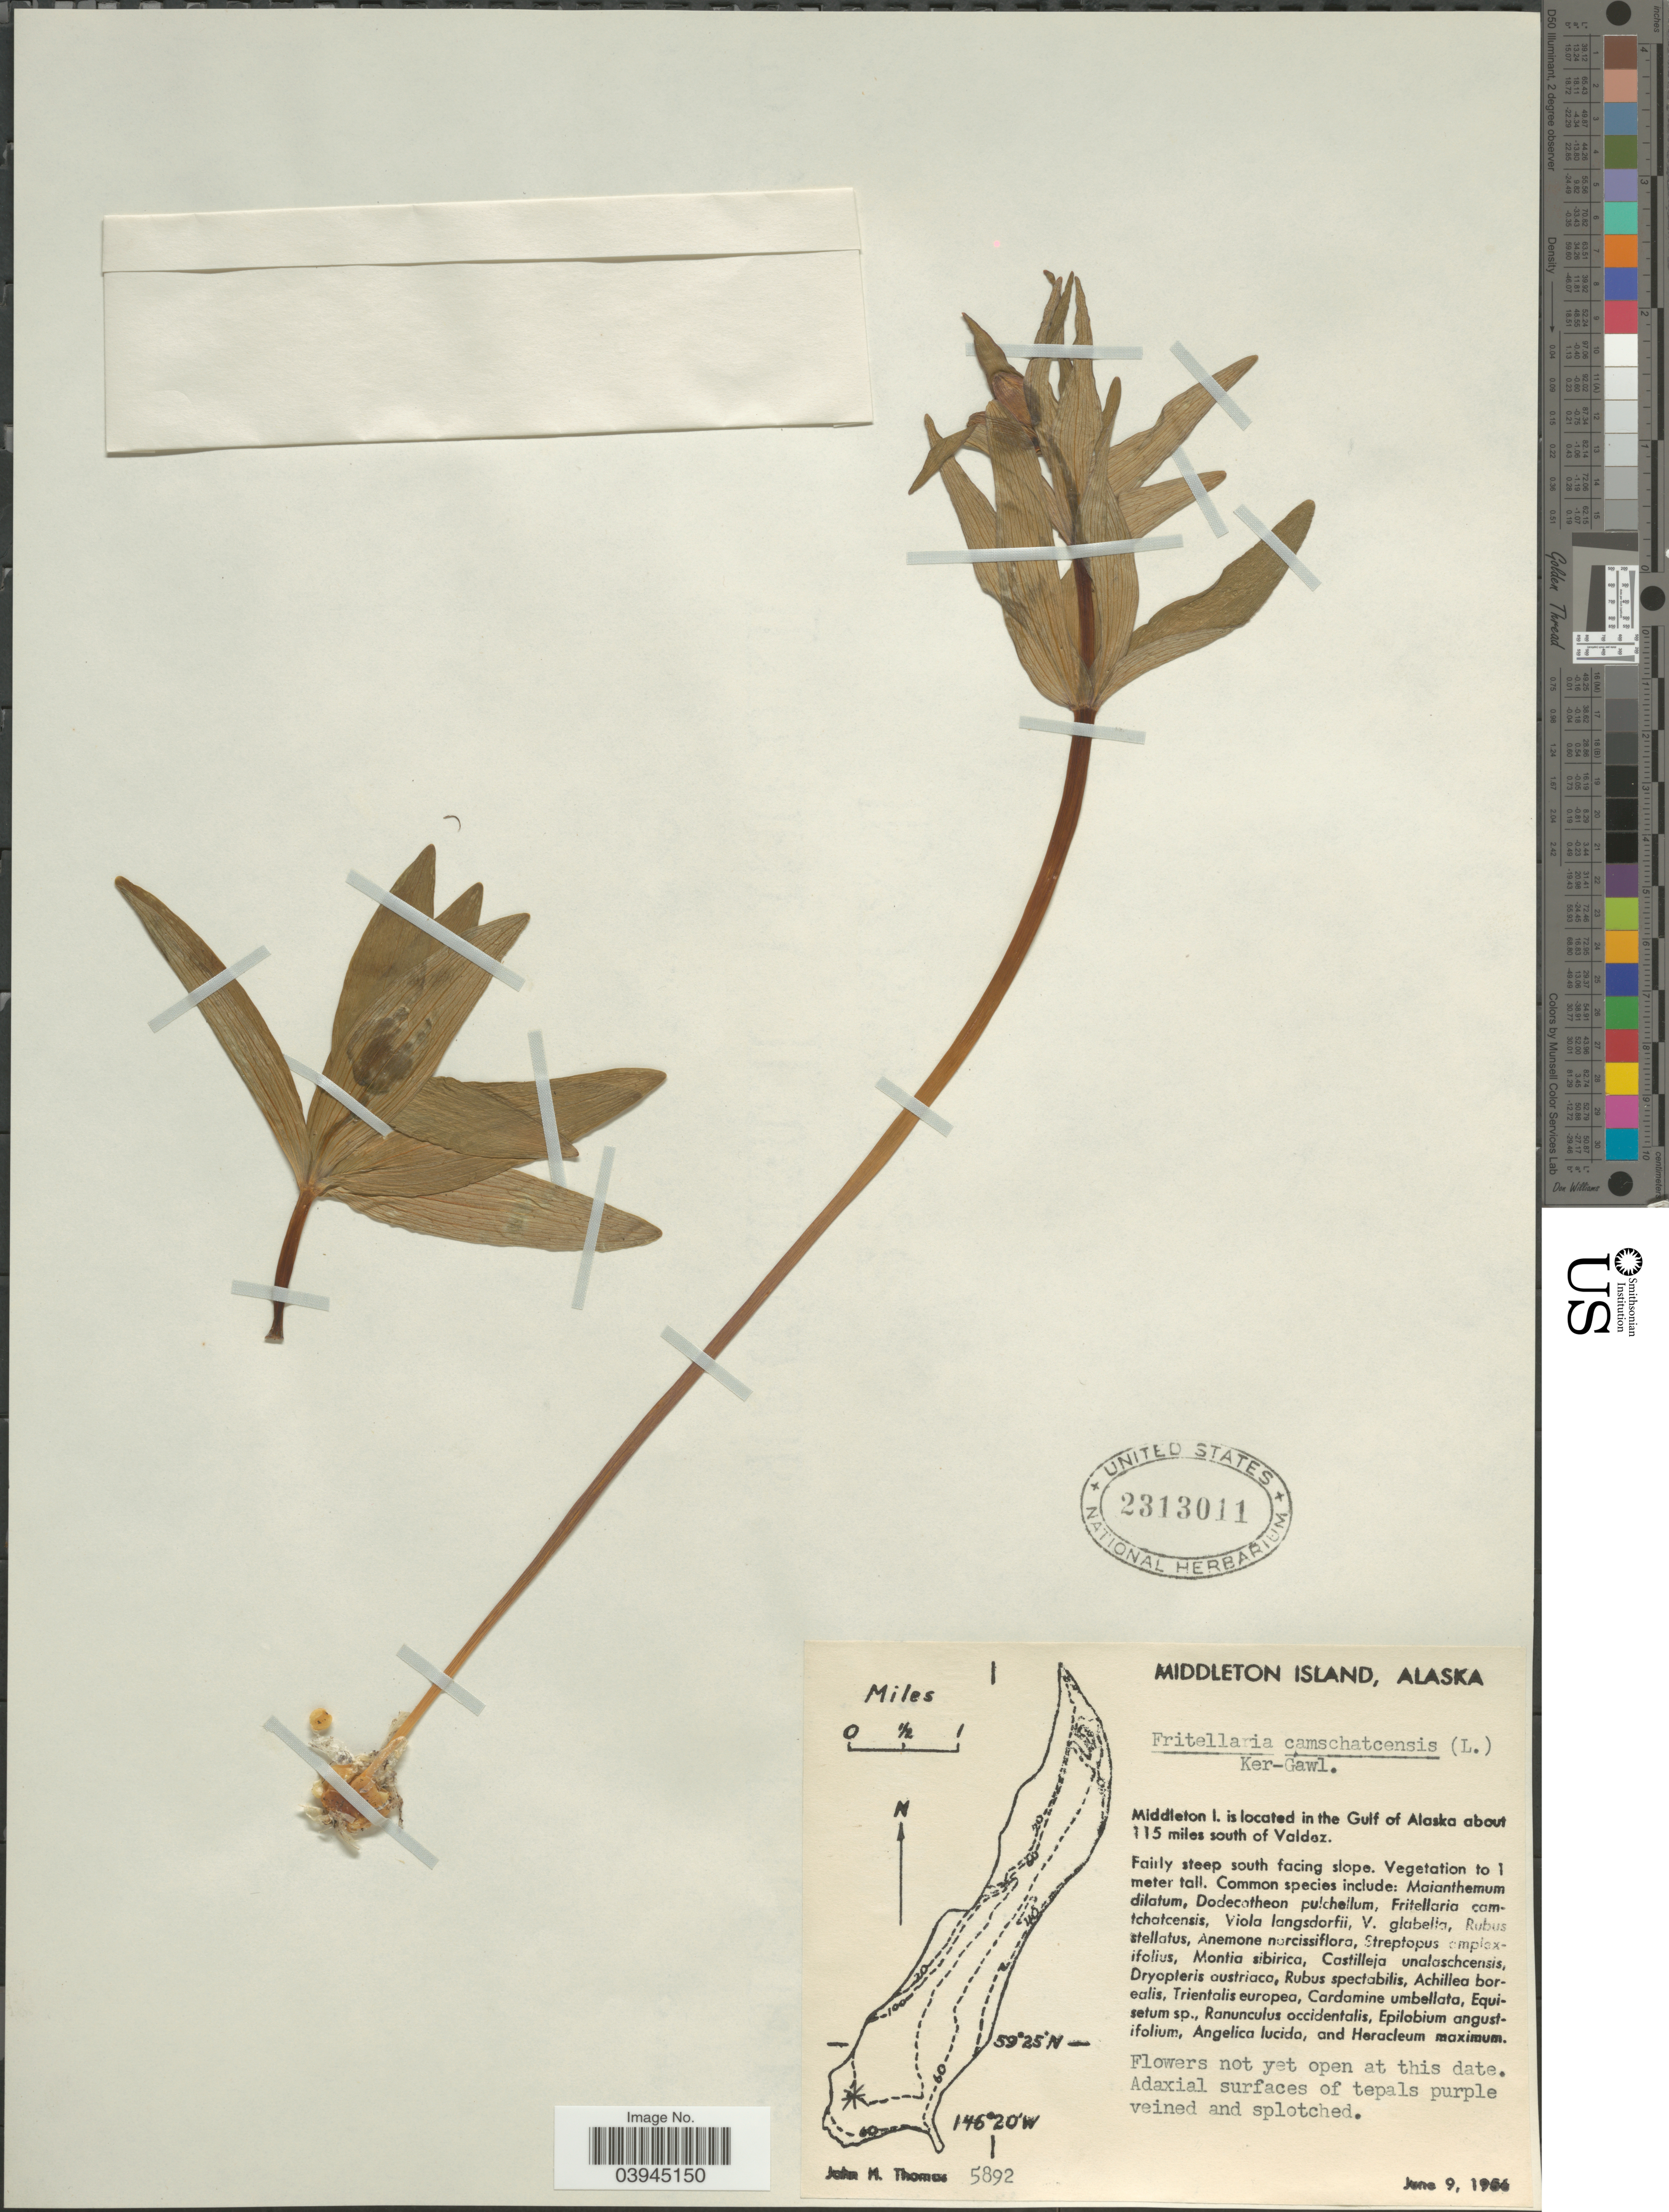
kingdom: Plantae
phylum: Tracheophyta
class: Liliopsida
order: Liliales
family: Liliaceae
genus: Fritillaria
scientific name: Fritillaria camschatcensis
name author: (L.) Ker Gawl.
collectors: J. H. Thomas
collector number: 5892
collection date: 1956-06-09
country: United States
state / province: Alaska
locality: Middleton Island. Middleton I. is located in the Gulf of Alaska about 115 miles south of Valdez.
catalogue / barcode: US 2313011